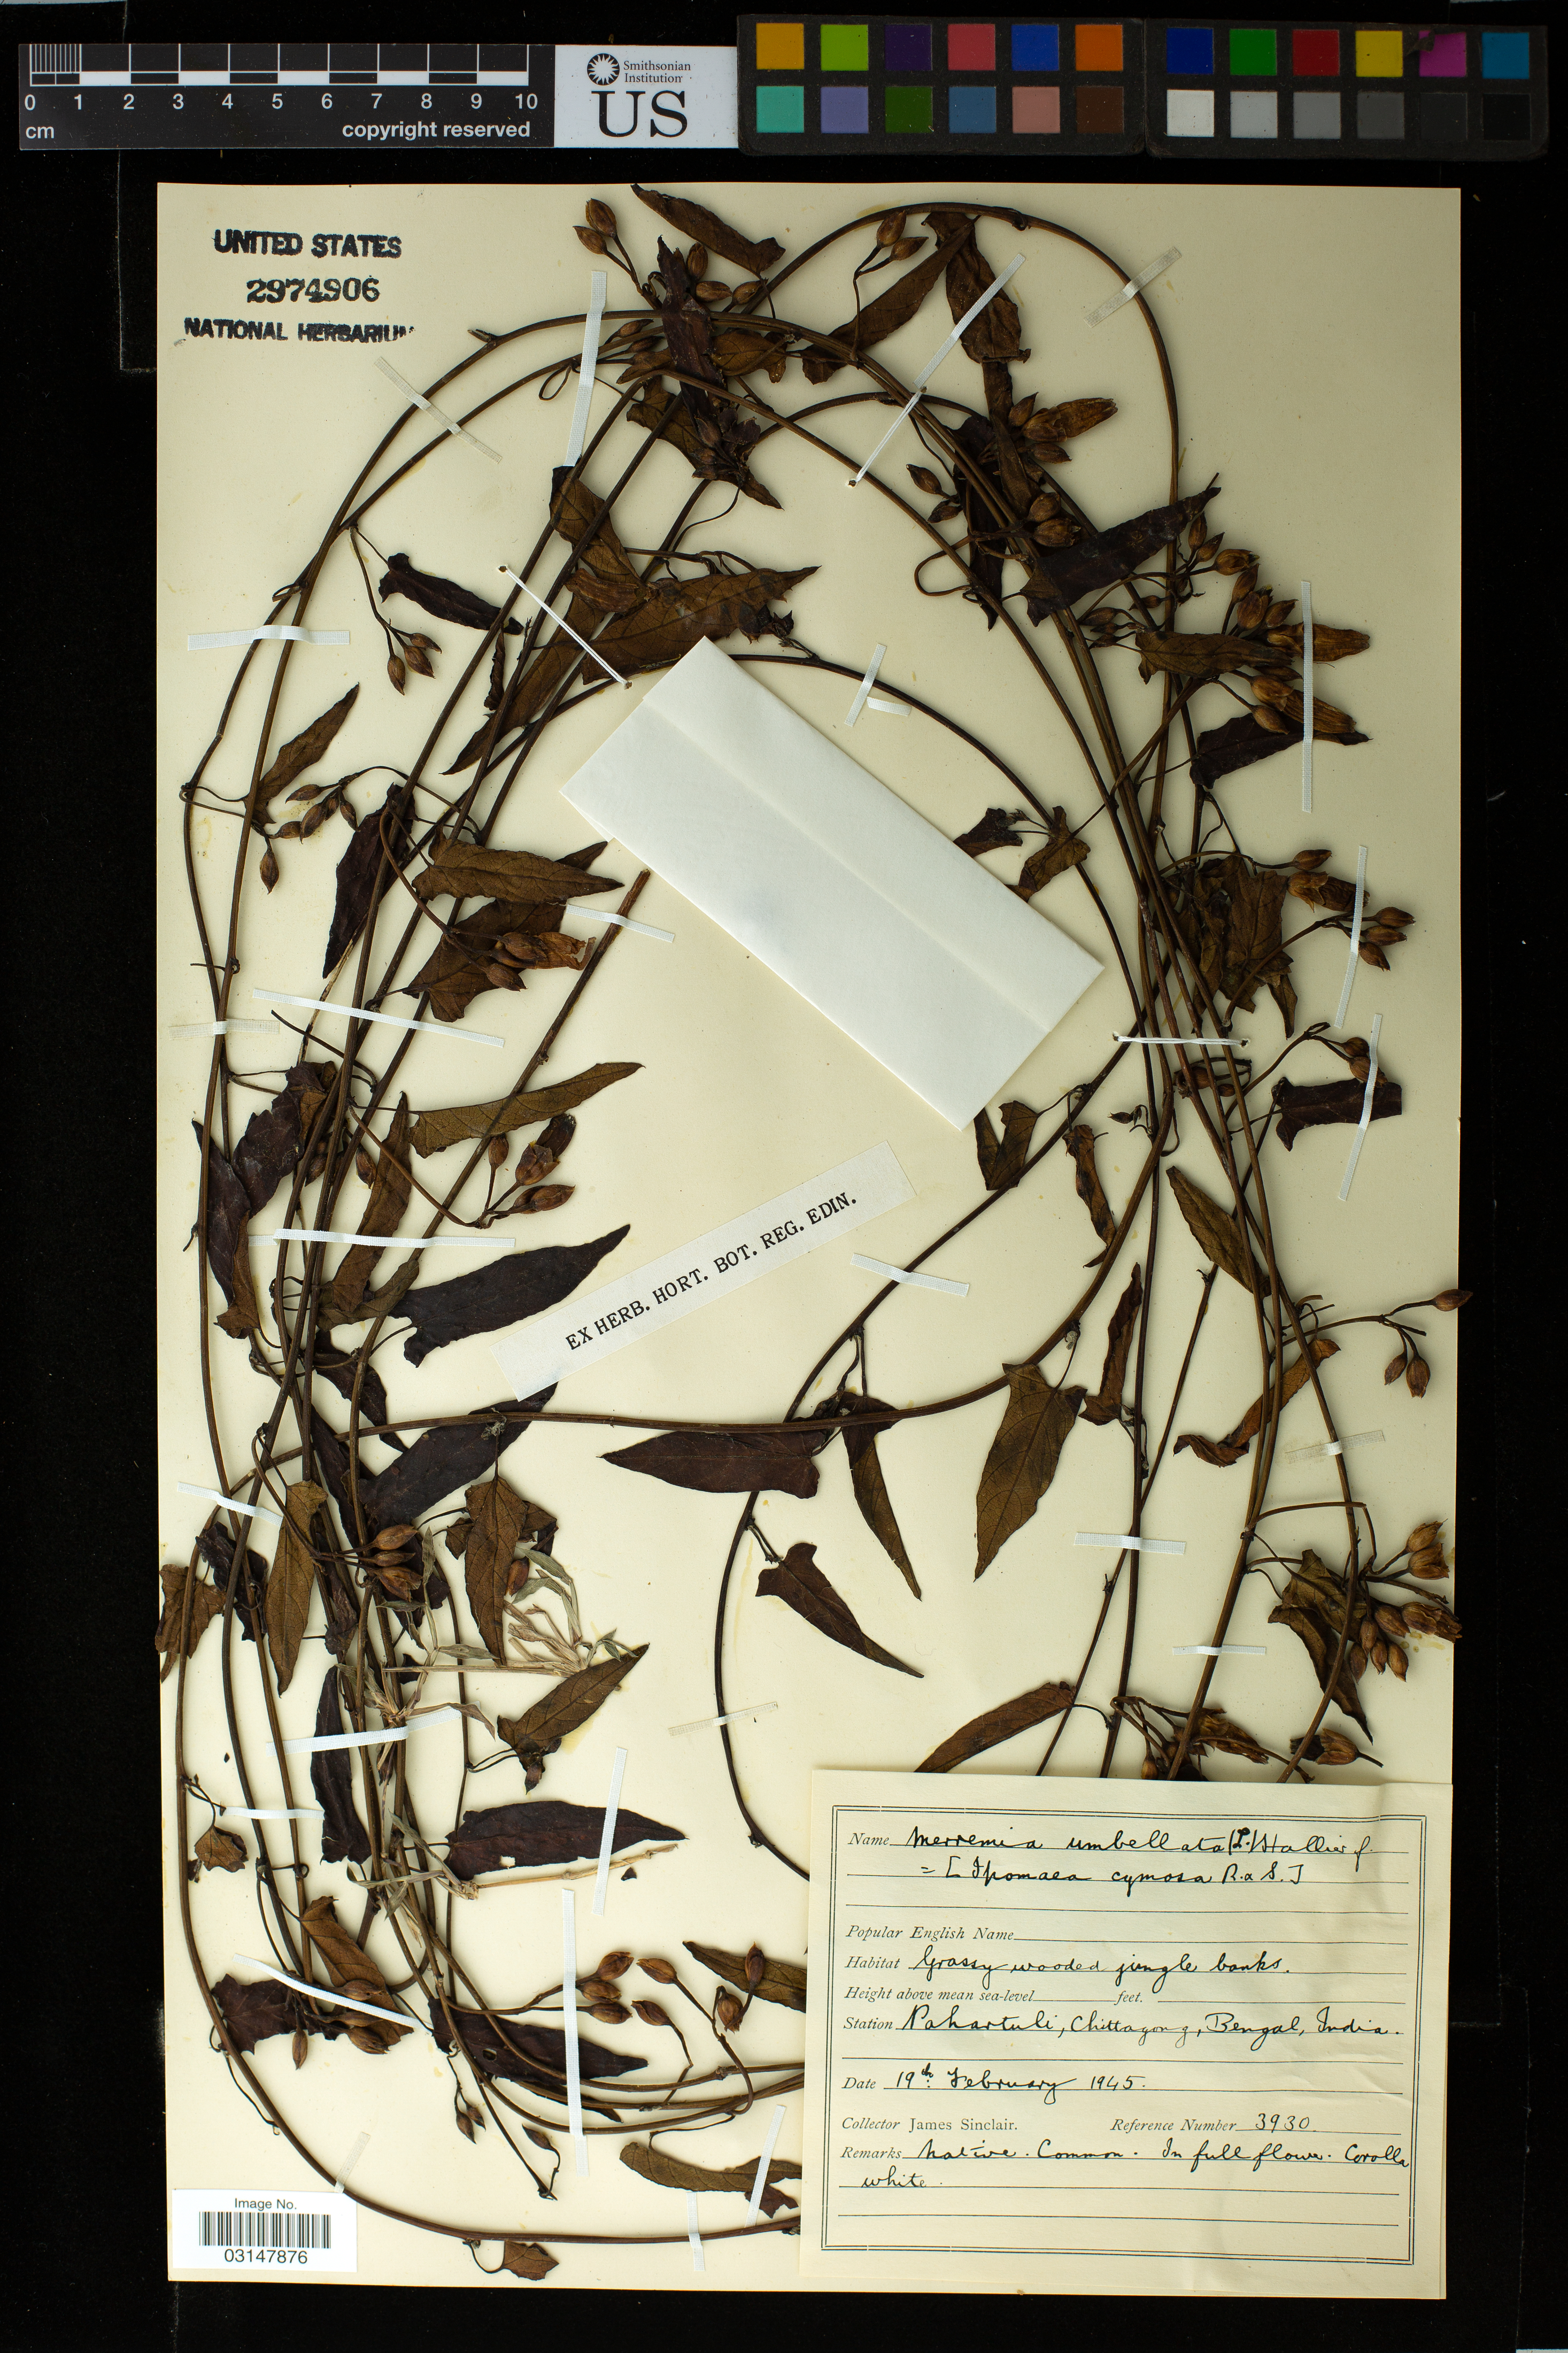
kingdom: Plantae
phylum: Tracheophyta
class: Magnoliopsida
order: Solanales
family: Convolvulaceae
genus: Camonea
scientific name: Camonea pilosa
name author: (Houtt.) A. R. Simões & Staples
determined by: Strong, Mark T., (BOT), Smithsonian Institution - National Museum of Natural History (UNITED STATES)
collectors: J. Sinclair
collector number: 3930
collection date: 1945-02-19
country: Bangladesh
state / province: Chittagong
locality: Pahartali, Chittagong, Bengal, India.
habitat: Grassy wooded jungle banks.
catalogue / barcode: US 2974906